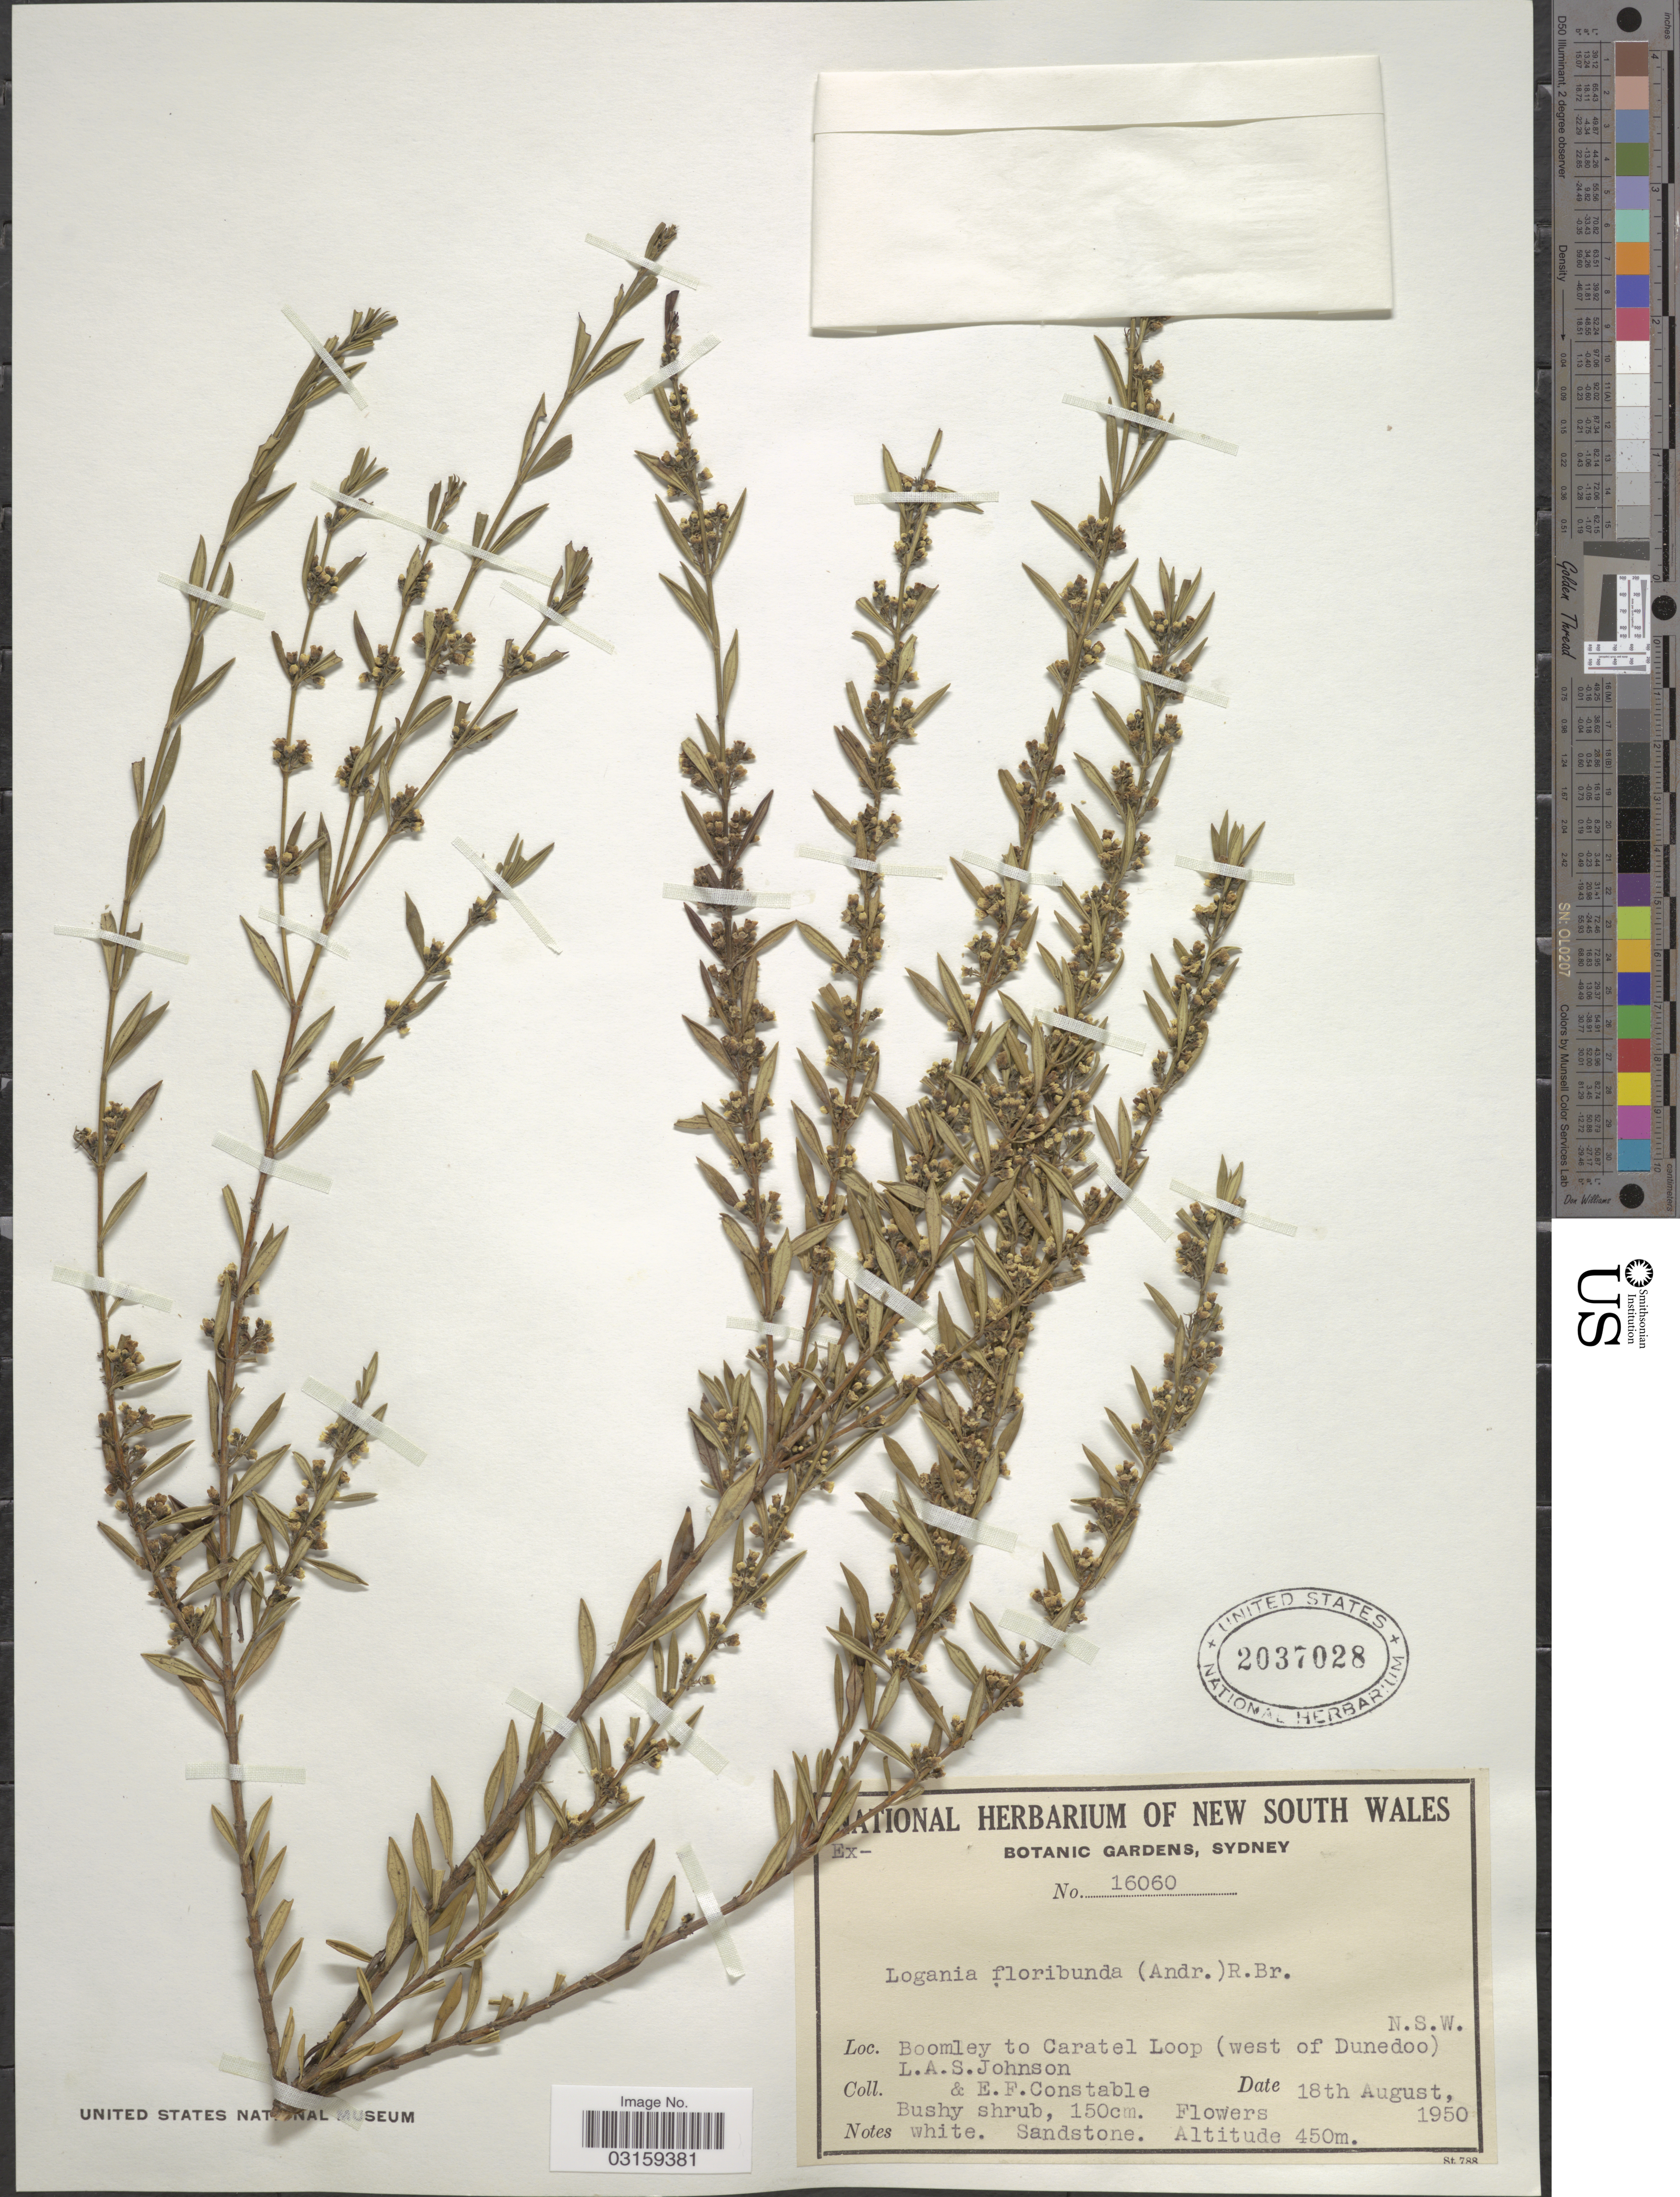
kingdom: Plantae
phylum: Tracheophyta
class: Magnoliopsida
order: Gentianales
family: Loganiaceae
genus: Logania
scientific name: Logania albiflora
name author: (Andrews) Druce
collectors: L. A. S. Johnson & E. F. Constable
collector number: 16060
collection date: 1950-08-18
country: Australia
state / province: New South Wales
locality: Boomley to Caratel Loop (west of Dunedoo). N.S.W.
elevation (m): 450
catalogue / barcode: US 2037028